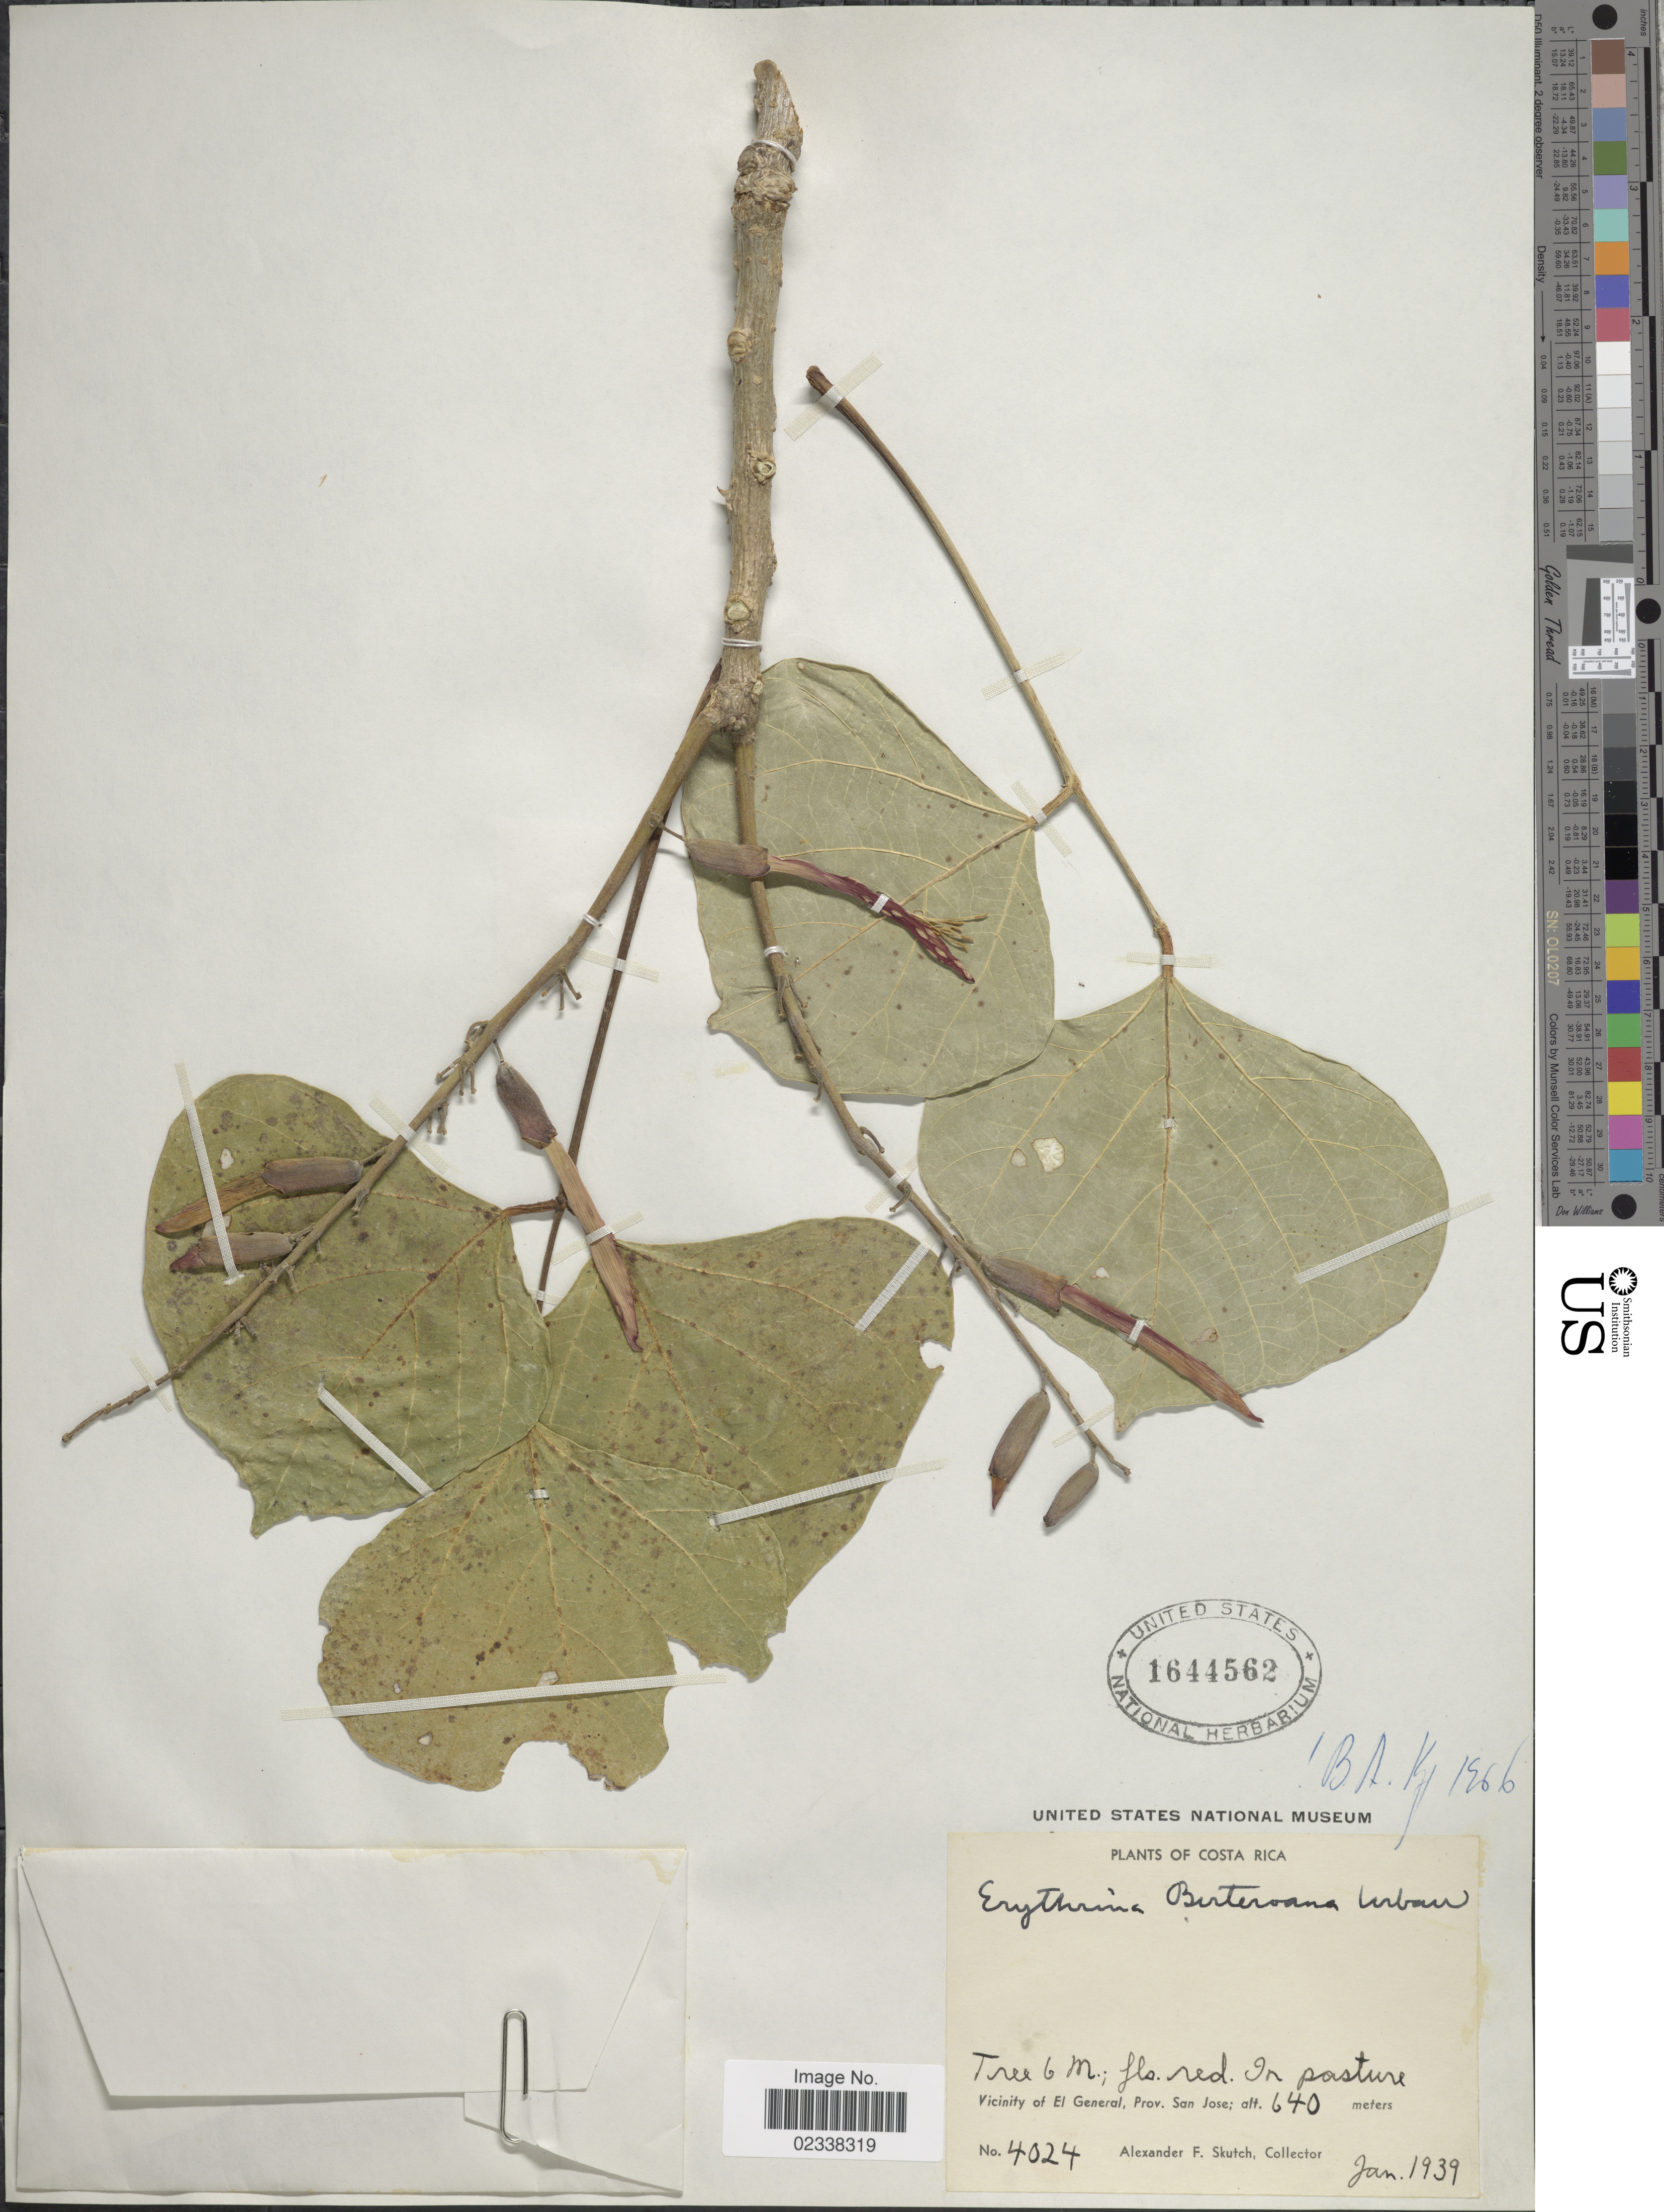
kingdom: Plantae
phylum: Tracheophyta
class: Magnoliopsida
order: Fabales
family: Fabaceae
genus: Erythrina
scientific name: Erythrina berteroana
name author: Urb.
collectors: A. F. Skutch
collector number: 4024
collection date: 1939-01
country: Costa Rica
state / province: San José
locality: Vicinity of El General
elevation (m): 640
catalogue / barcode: US 1644562